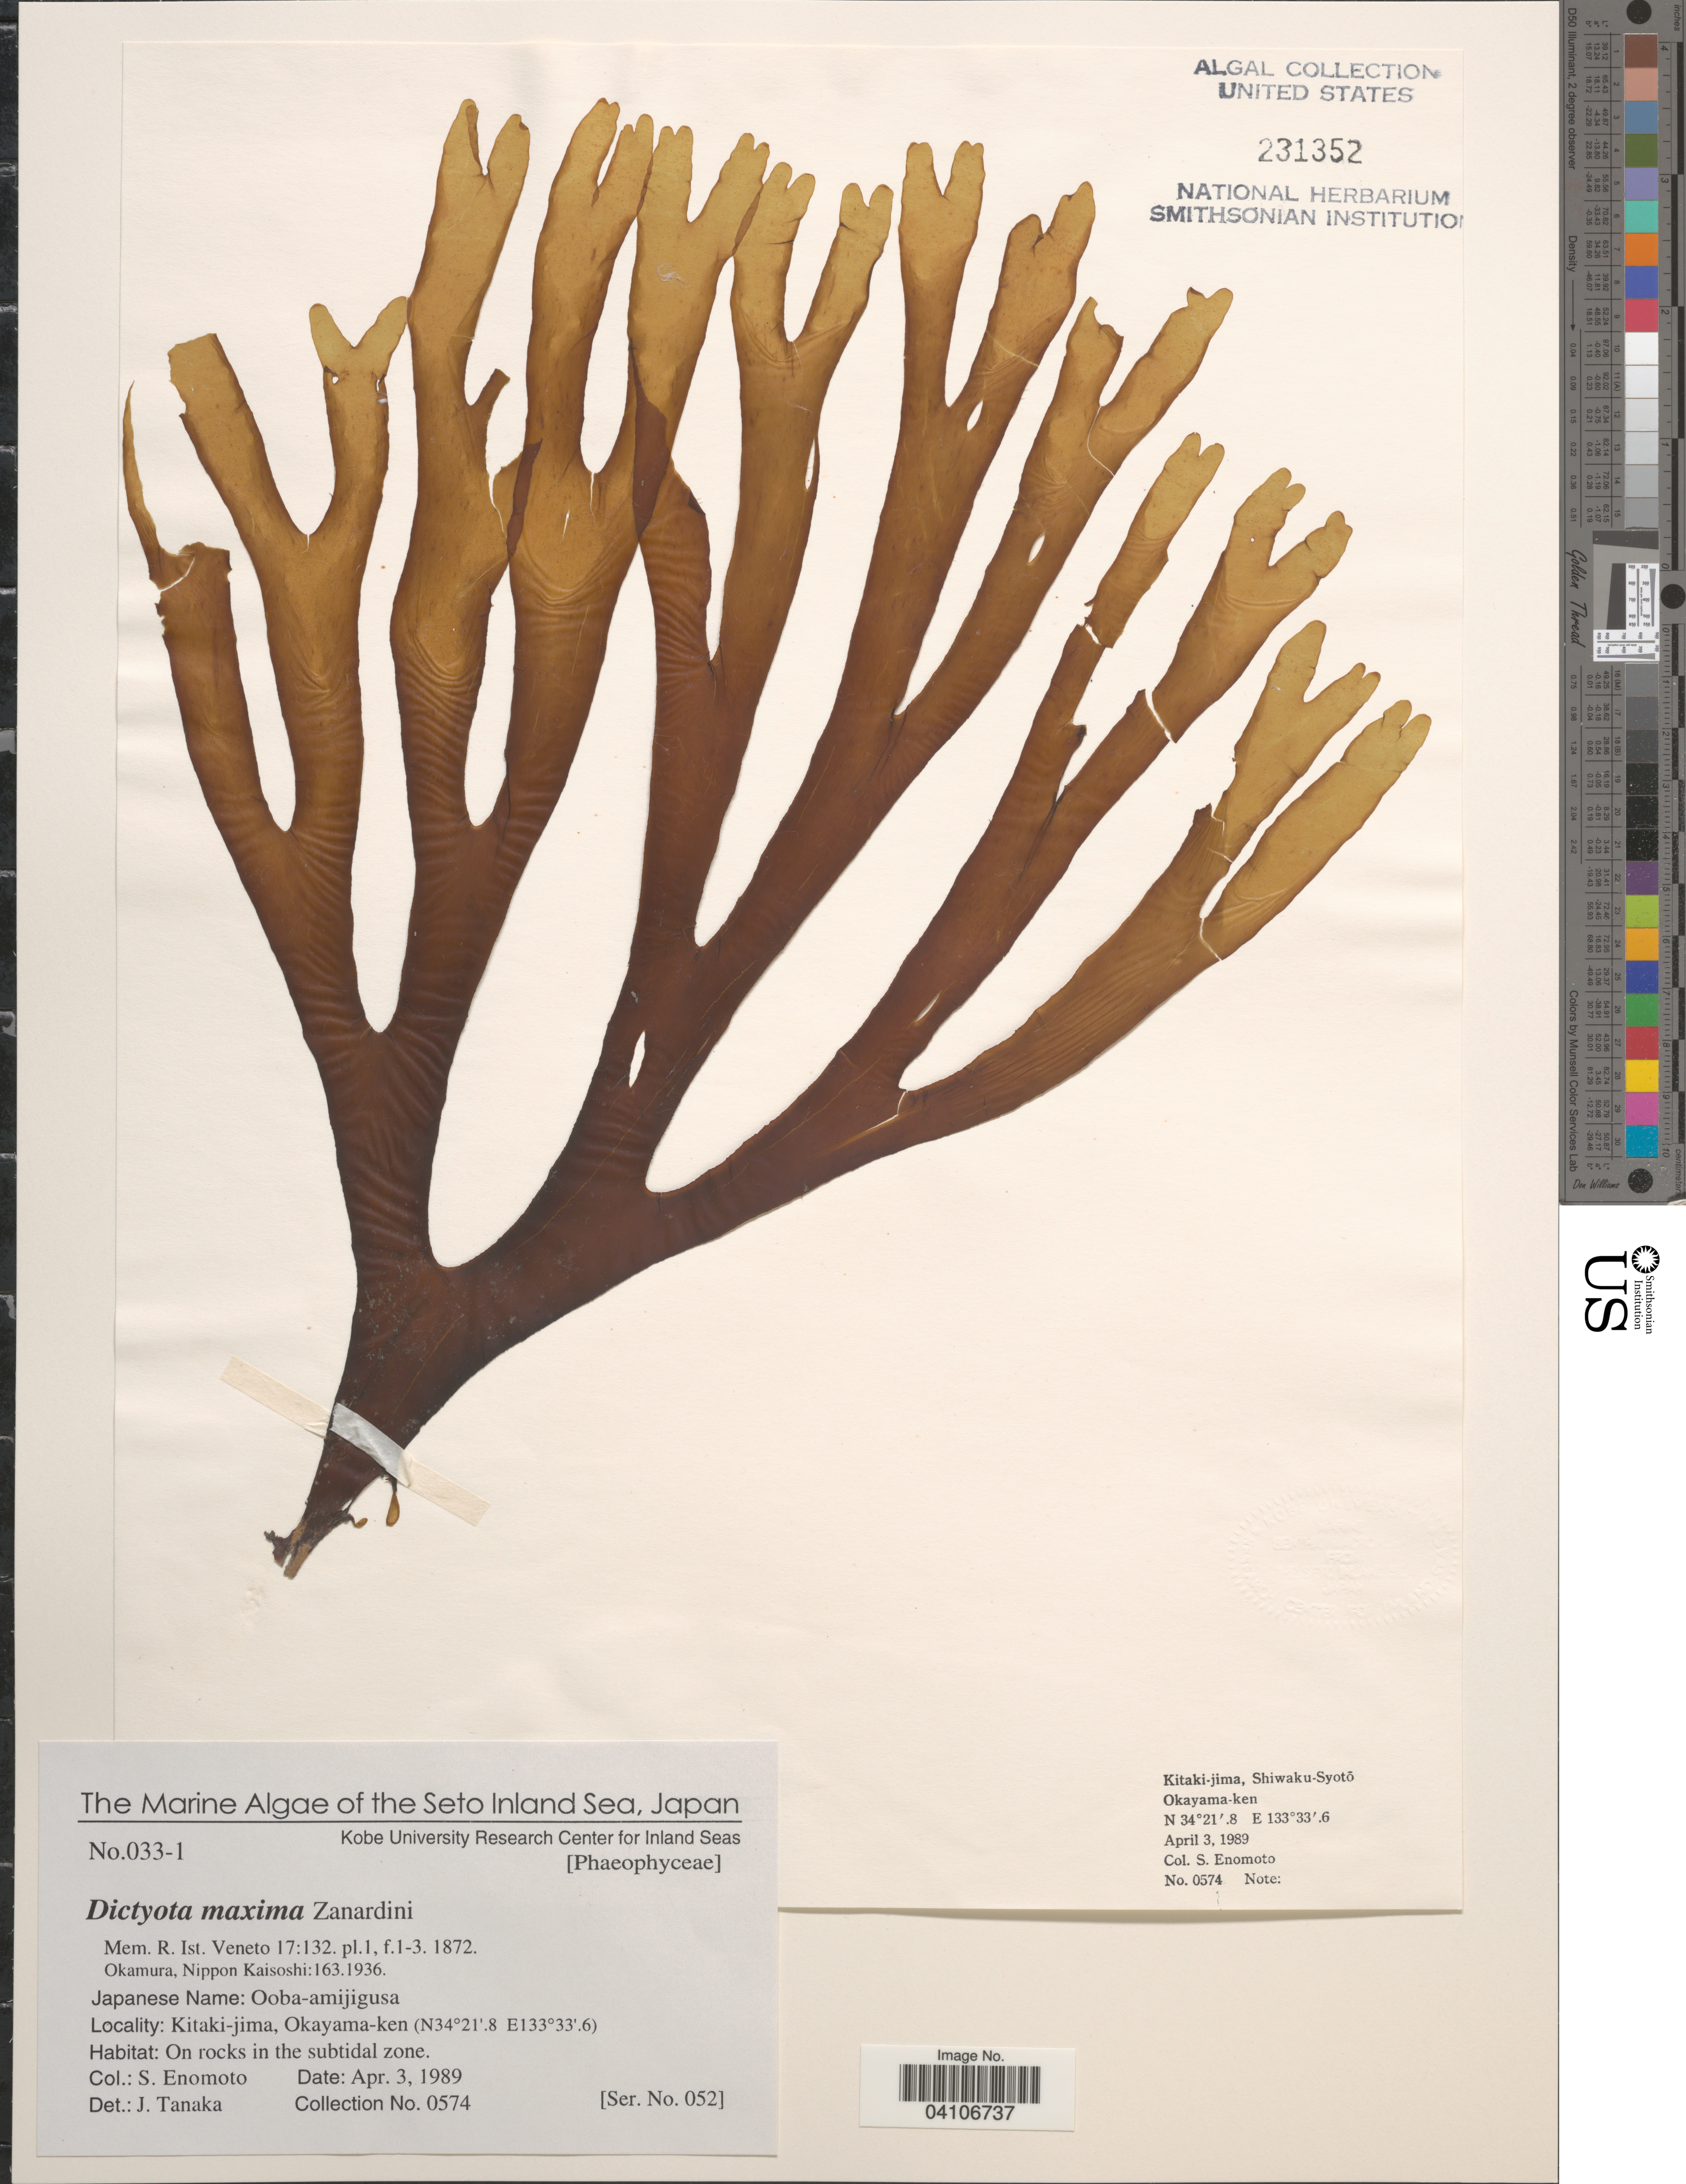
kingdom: Chromista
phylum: Ochrophyta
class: Phaeophyceae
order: Dictyotales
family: Dictyotaceae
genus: Dictyota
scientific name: Dictyota maxima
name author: Zanardini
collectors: S. Enomoto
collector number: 0574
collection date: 1989-04-03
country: Japan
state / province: Okayama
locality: The Seto Inland Sea. Kitaki-jima, Okayama-ken. On rocks in the lower subtidal zone.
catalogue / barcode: US 231352